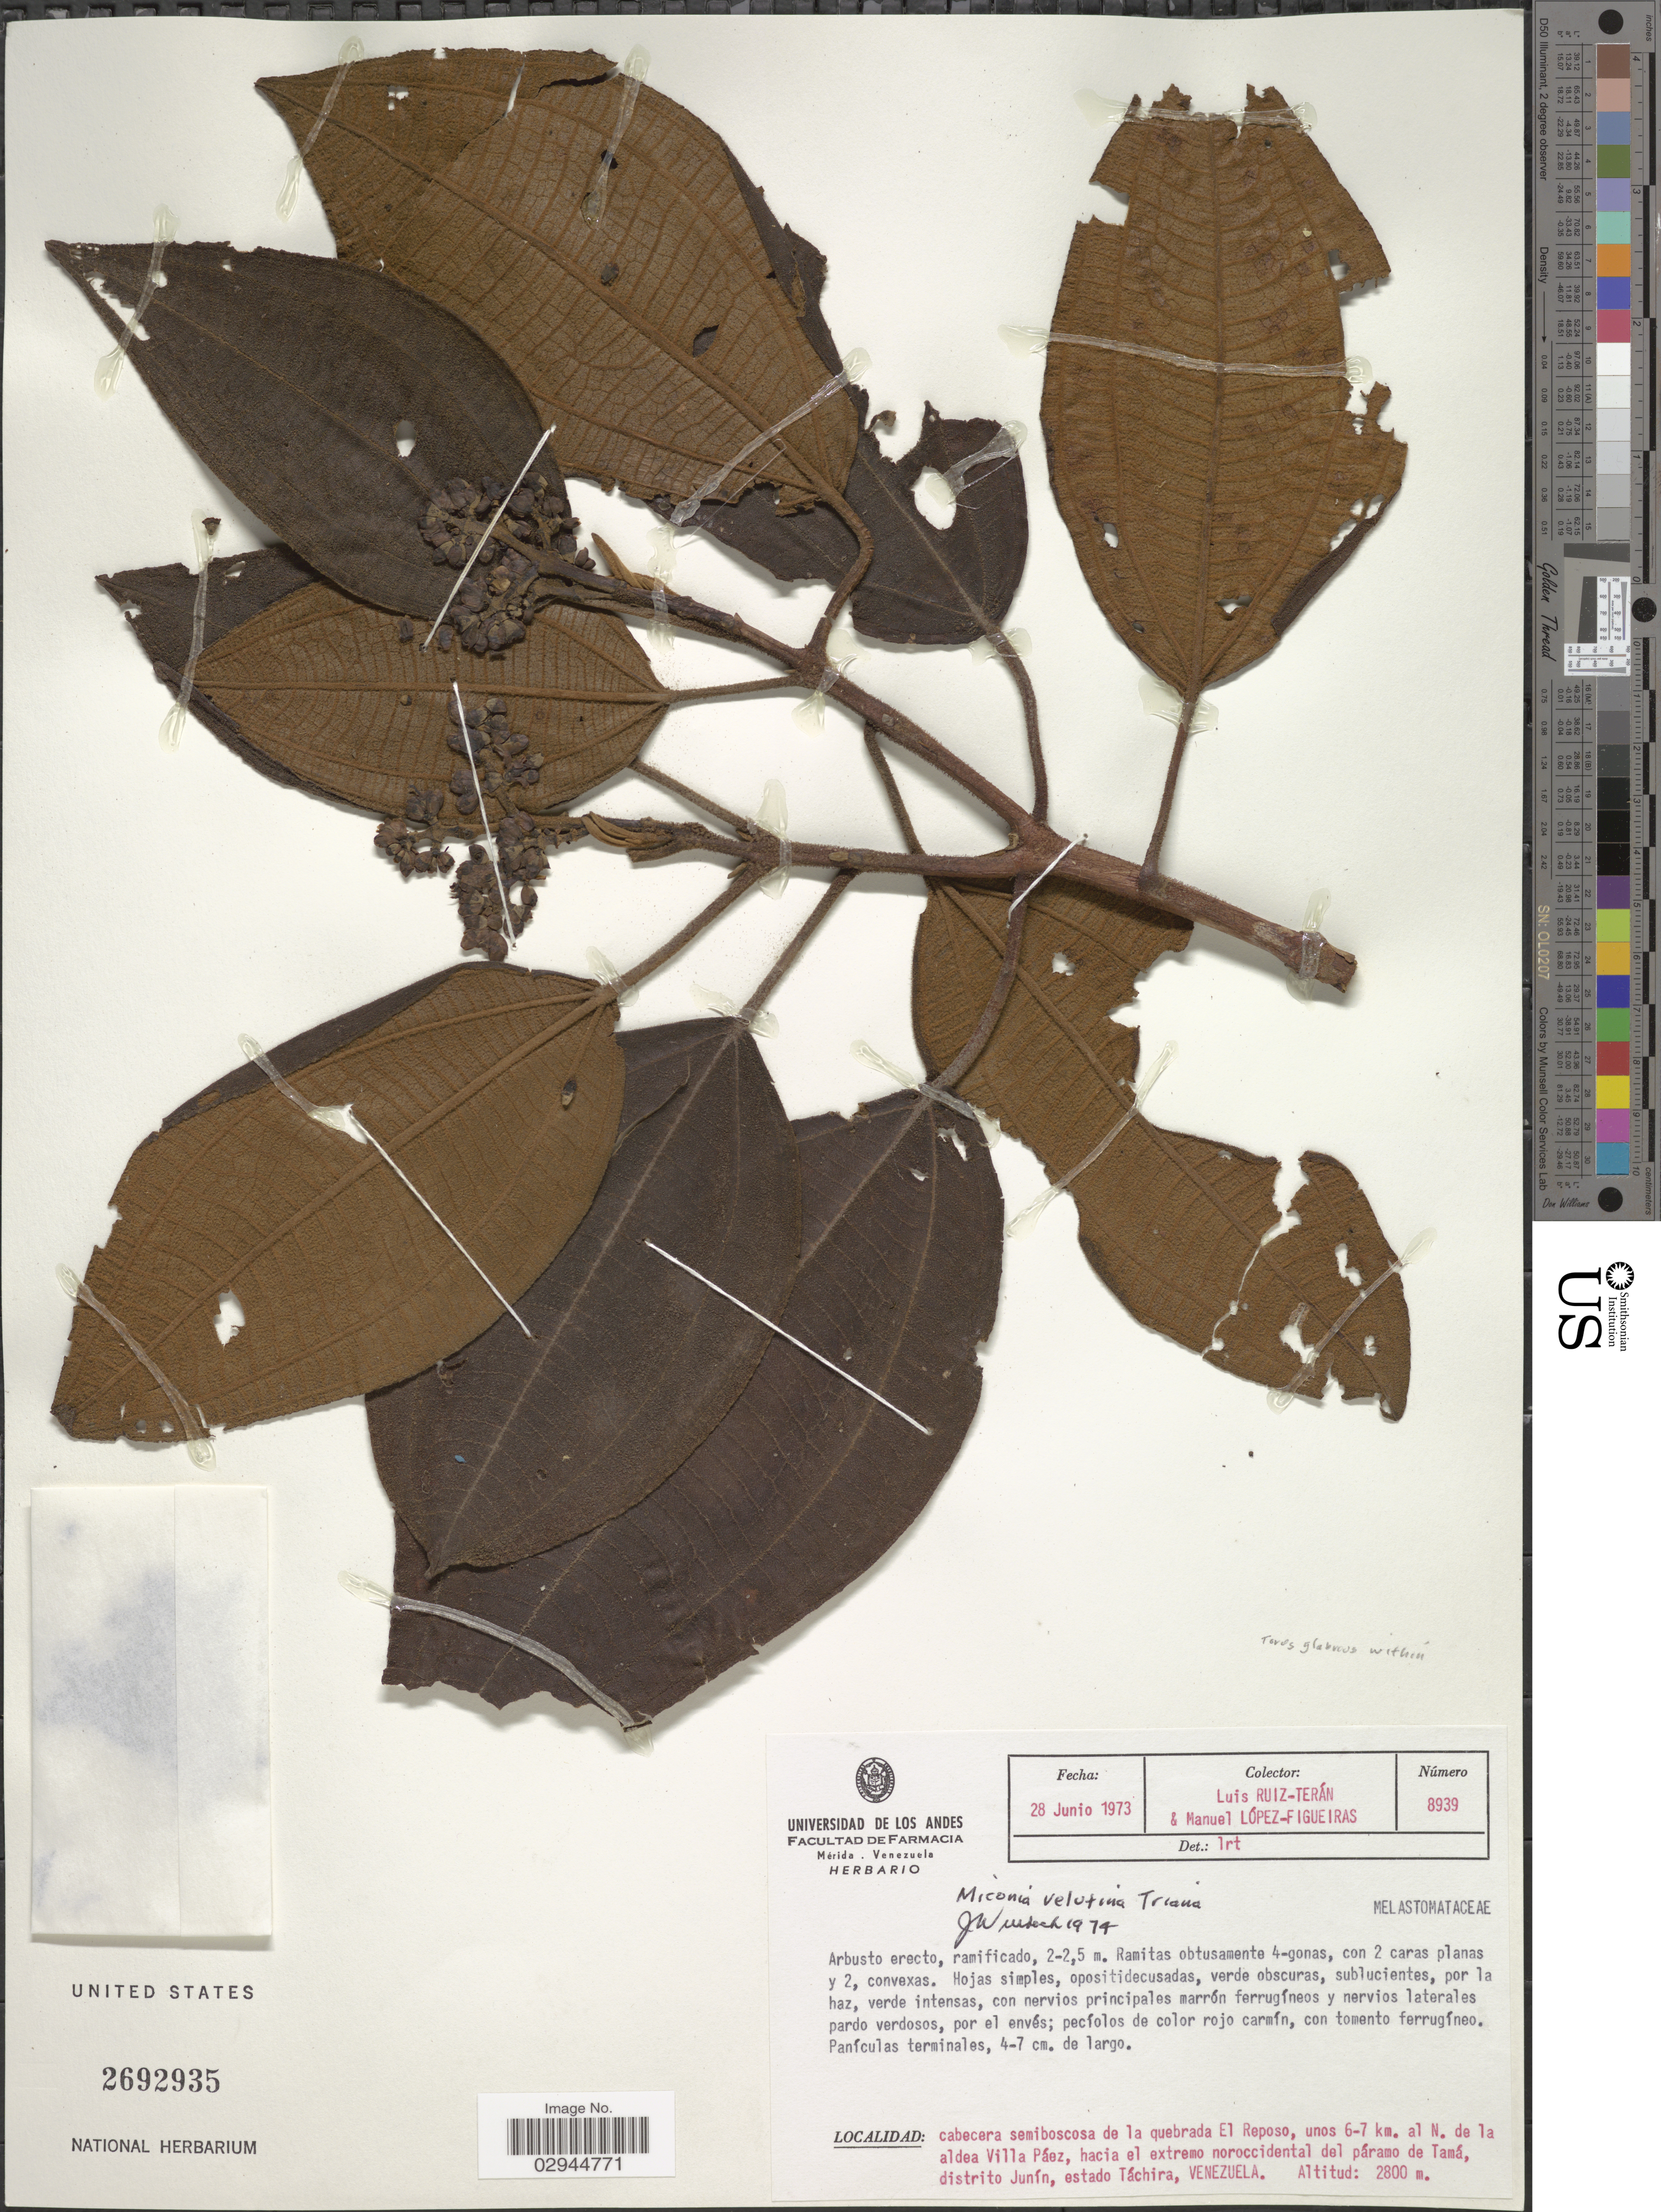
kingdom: Plantae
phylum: Tracheophyta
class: Magnoliopsida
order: Myrtales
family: Melastomataceae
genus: Miconia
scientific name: Miconia velutina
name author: Triana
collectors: L. E. Ruíz-Terán & M. López Figueiras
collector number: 8939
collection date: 1973-06-28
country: Venezuela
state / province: Tachira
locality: Cabecera semiboscosa de la quebrada El Reposo, unos 6-7 km. al N. de la aldea Villa Páez, hacia el extremo noroccidental del páramo de Tamá, distrito Junín, estado Táchira.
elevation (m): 2800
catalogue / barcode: US 2692935